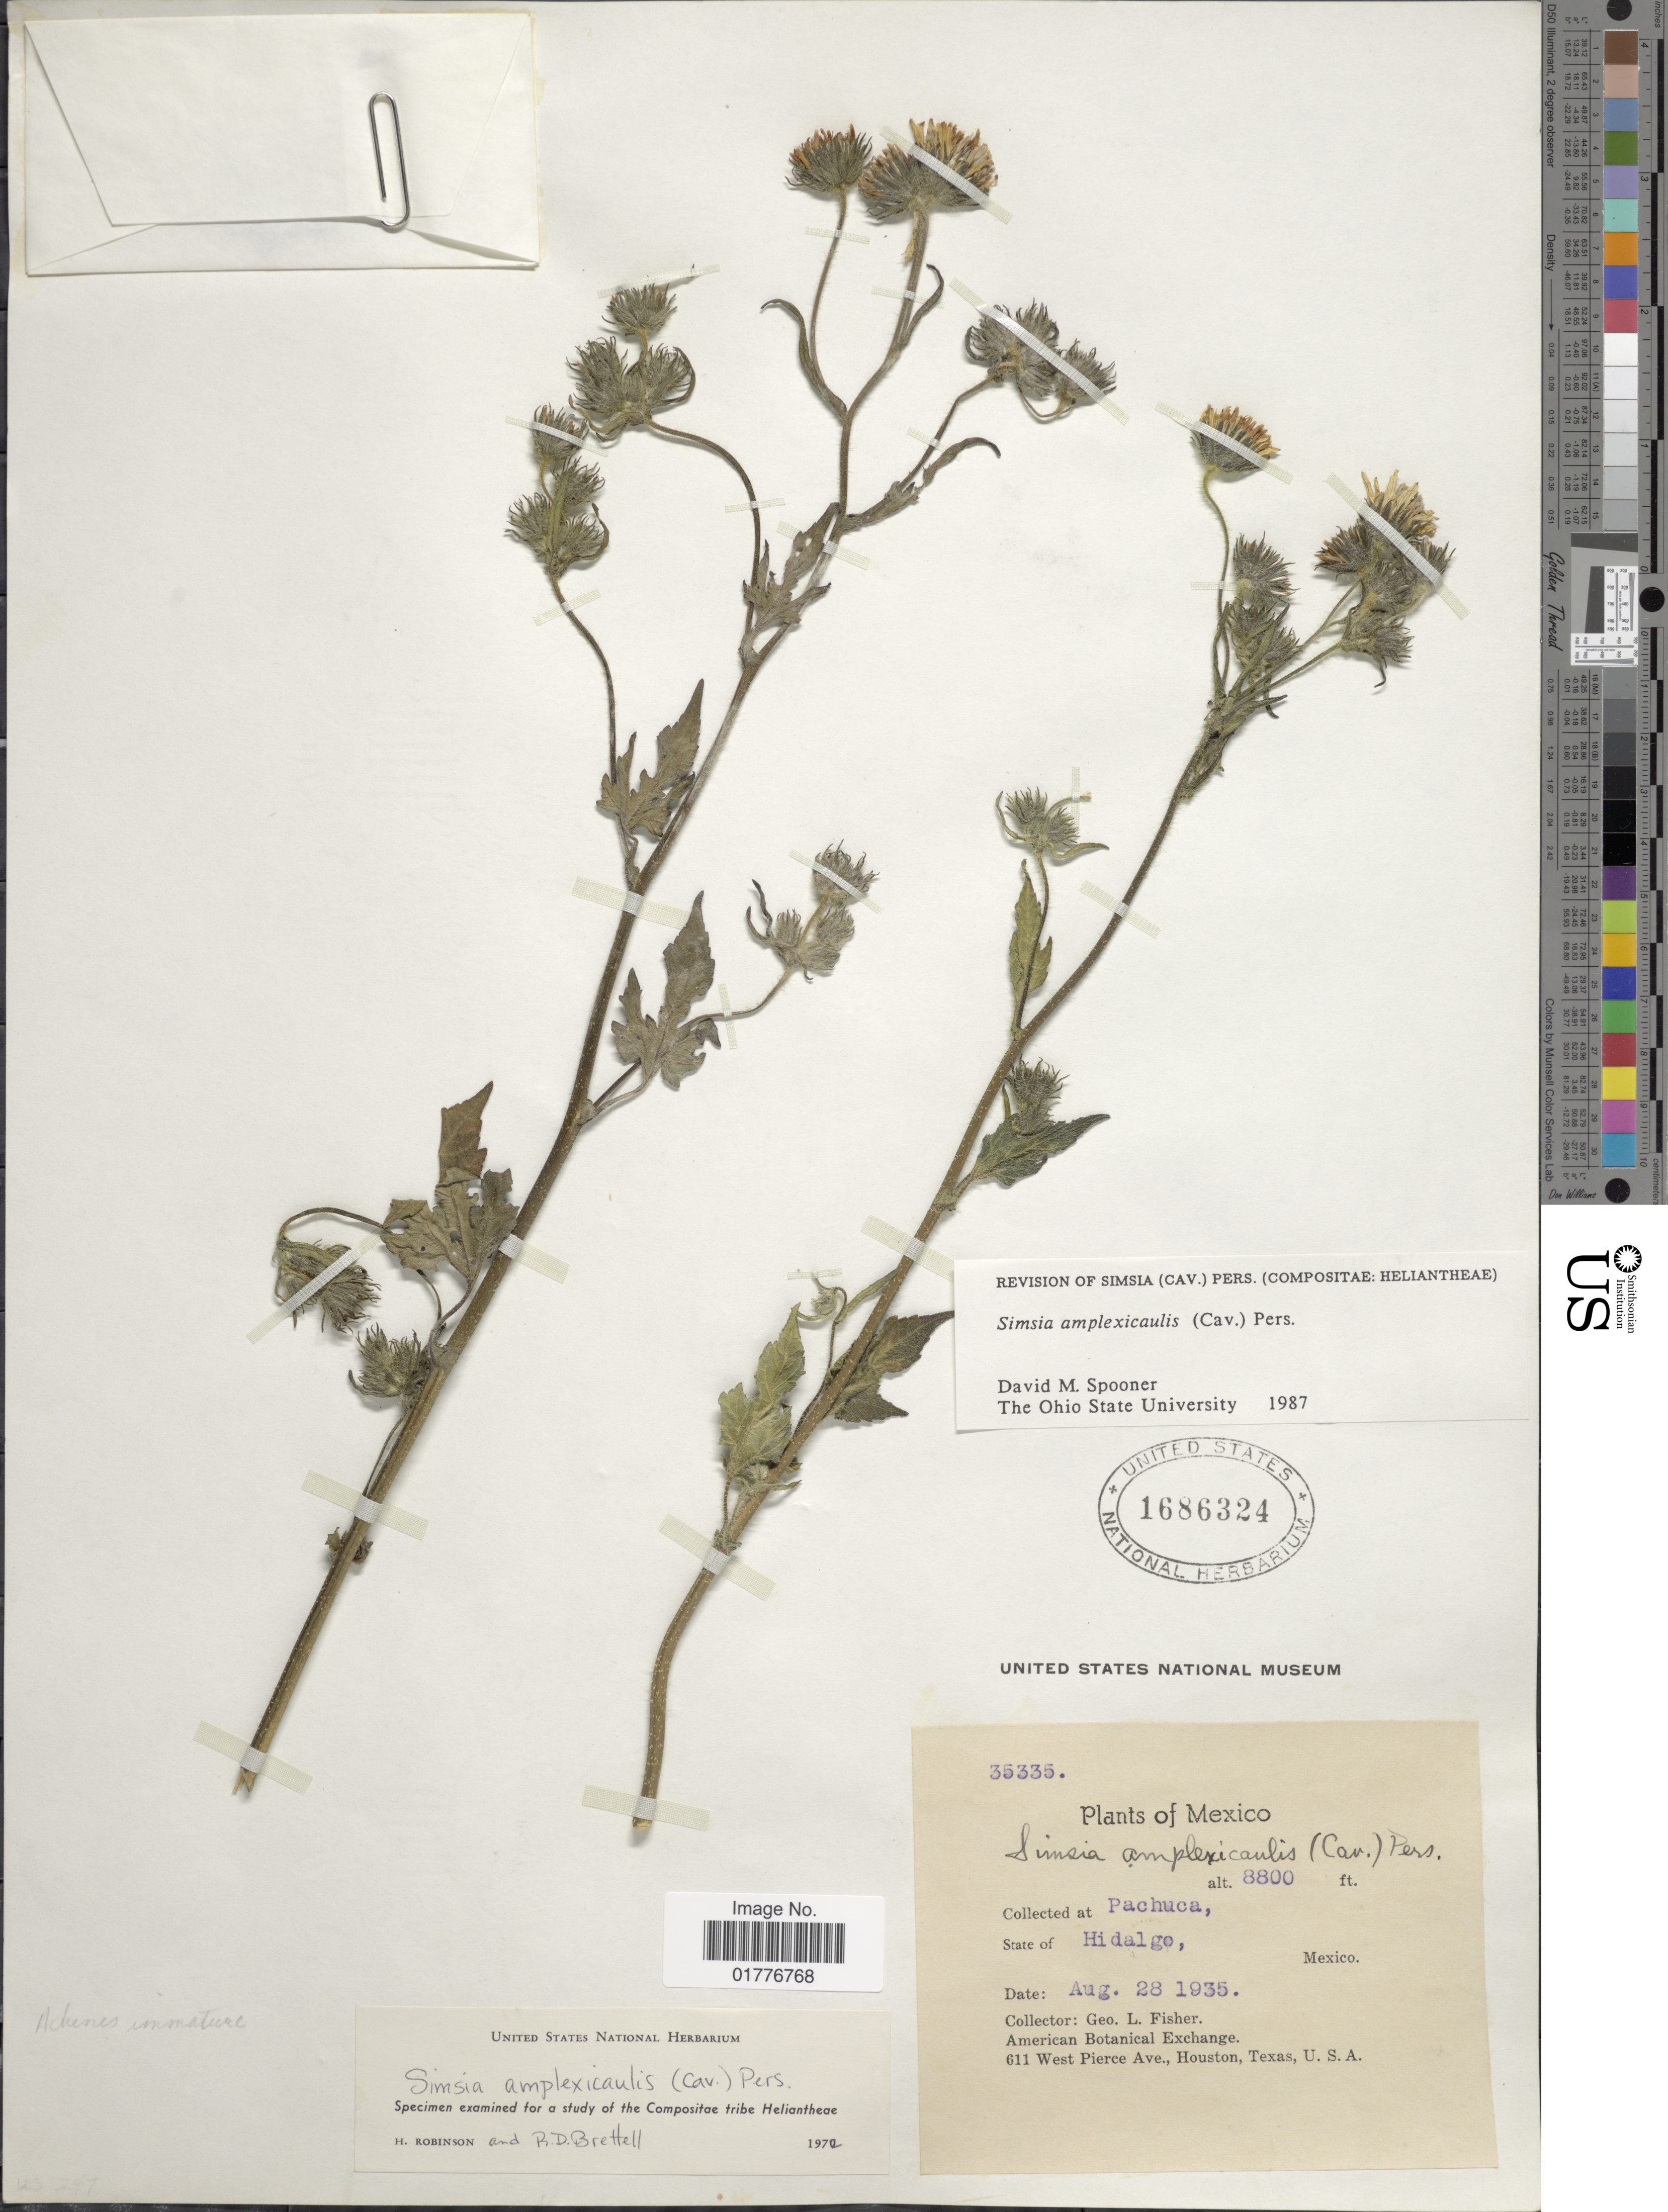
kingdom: Plantae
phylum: Tracheophyta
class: Magnoliopsida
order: Asterales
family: Asteraceae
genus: Simsia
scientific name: Simsia amplexicaulis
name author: (Cav.) Pers.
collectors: G. L. Fisher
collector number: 35335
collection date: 1935-08-28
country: Mexico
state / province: Hidalgo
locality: Pachuca. Mexico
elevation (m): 2682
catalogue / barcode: US 1686324